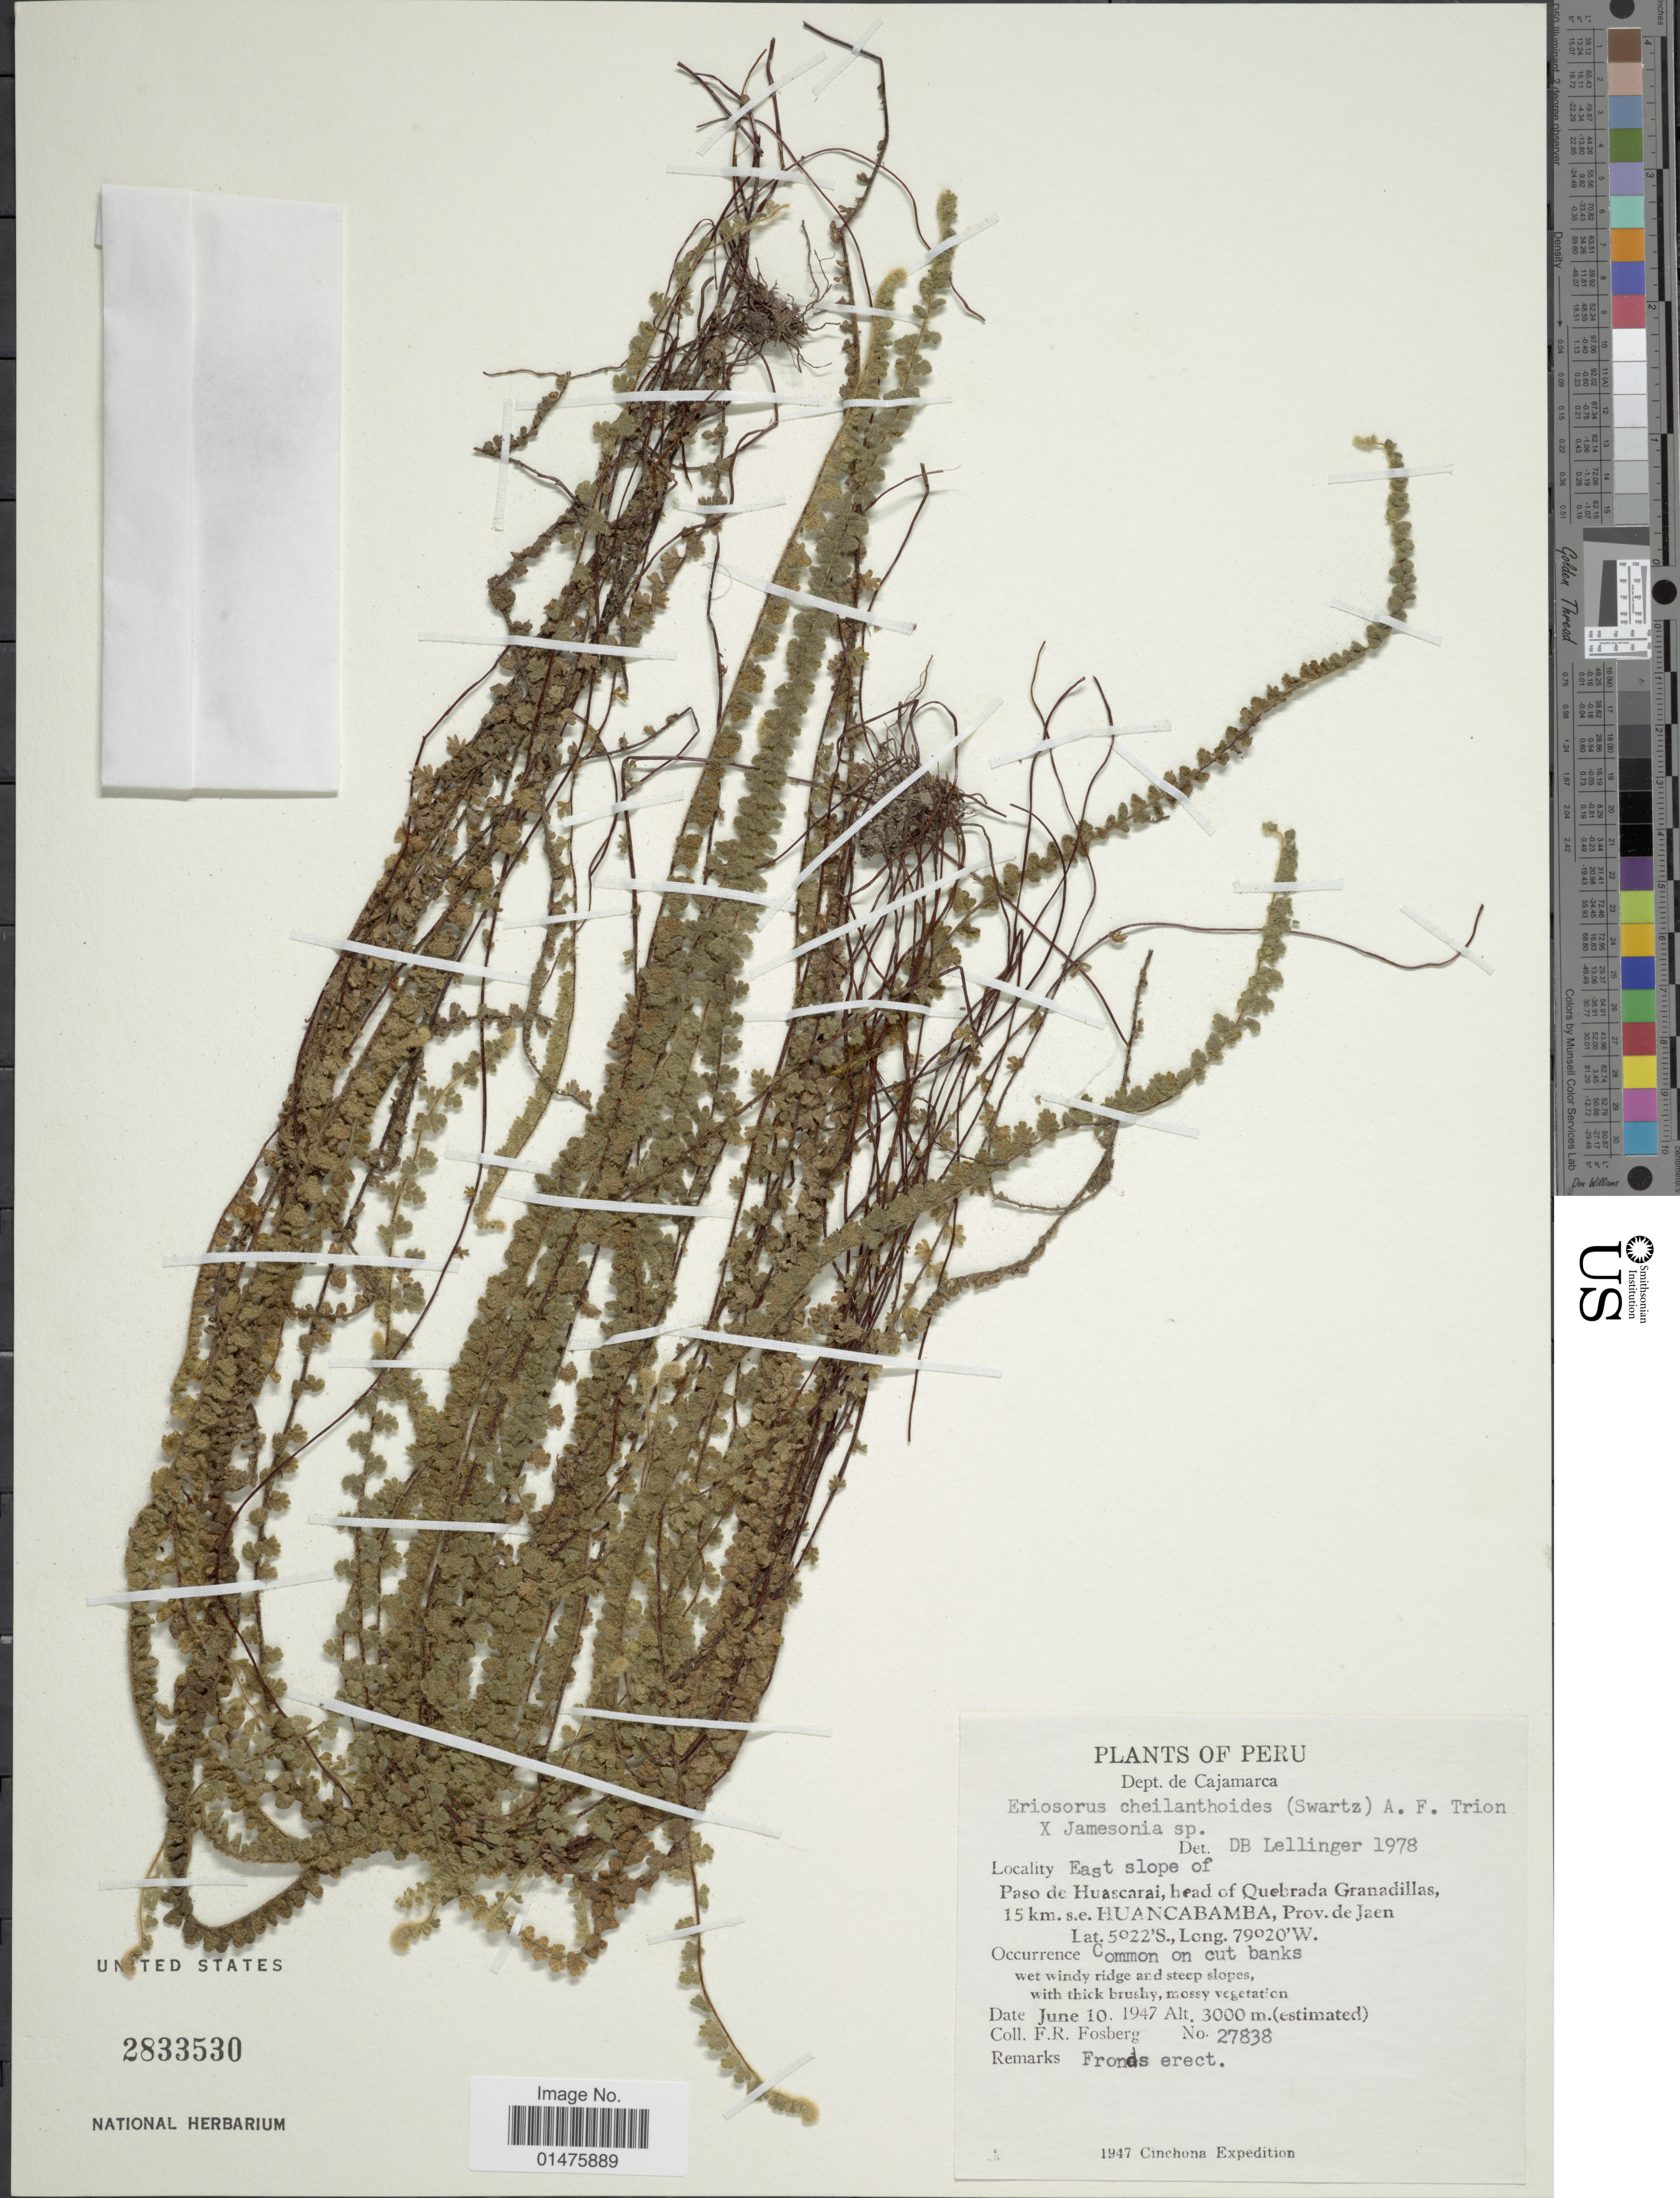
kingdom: Plantae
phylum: Tracheophyta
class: Polypodiopsida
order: Polypodiales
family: Pteridaceae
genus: Jamesonia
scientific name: Jamesonia cheilanthoides x J. jamesonia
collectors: F. R. Fosberg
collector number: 27838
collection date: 1947-06-10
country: Peru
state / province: Cajamarca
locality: Dept de Cajamarca, East slope of Paso de Huascarai, head of Quebrada Granadillas, 15 km s.e. Huancambamba, Prov de Jaen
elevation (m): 3000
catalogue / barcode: US 2833530